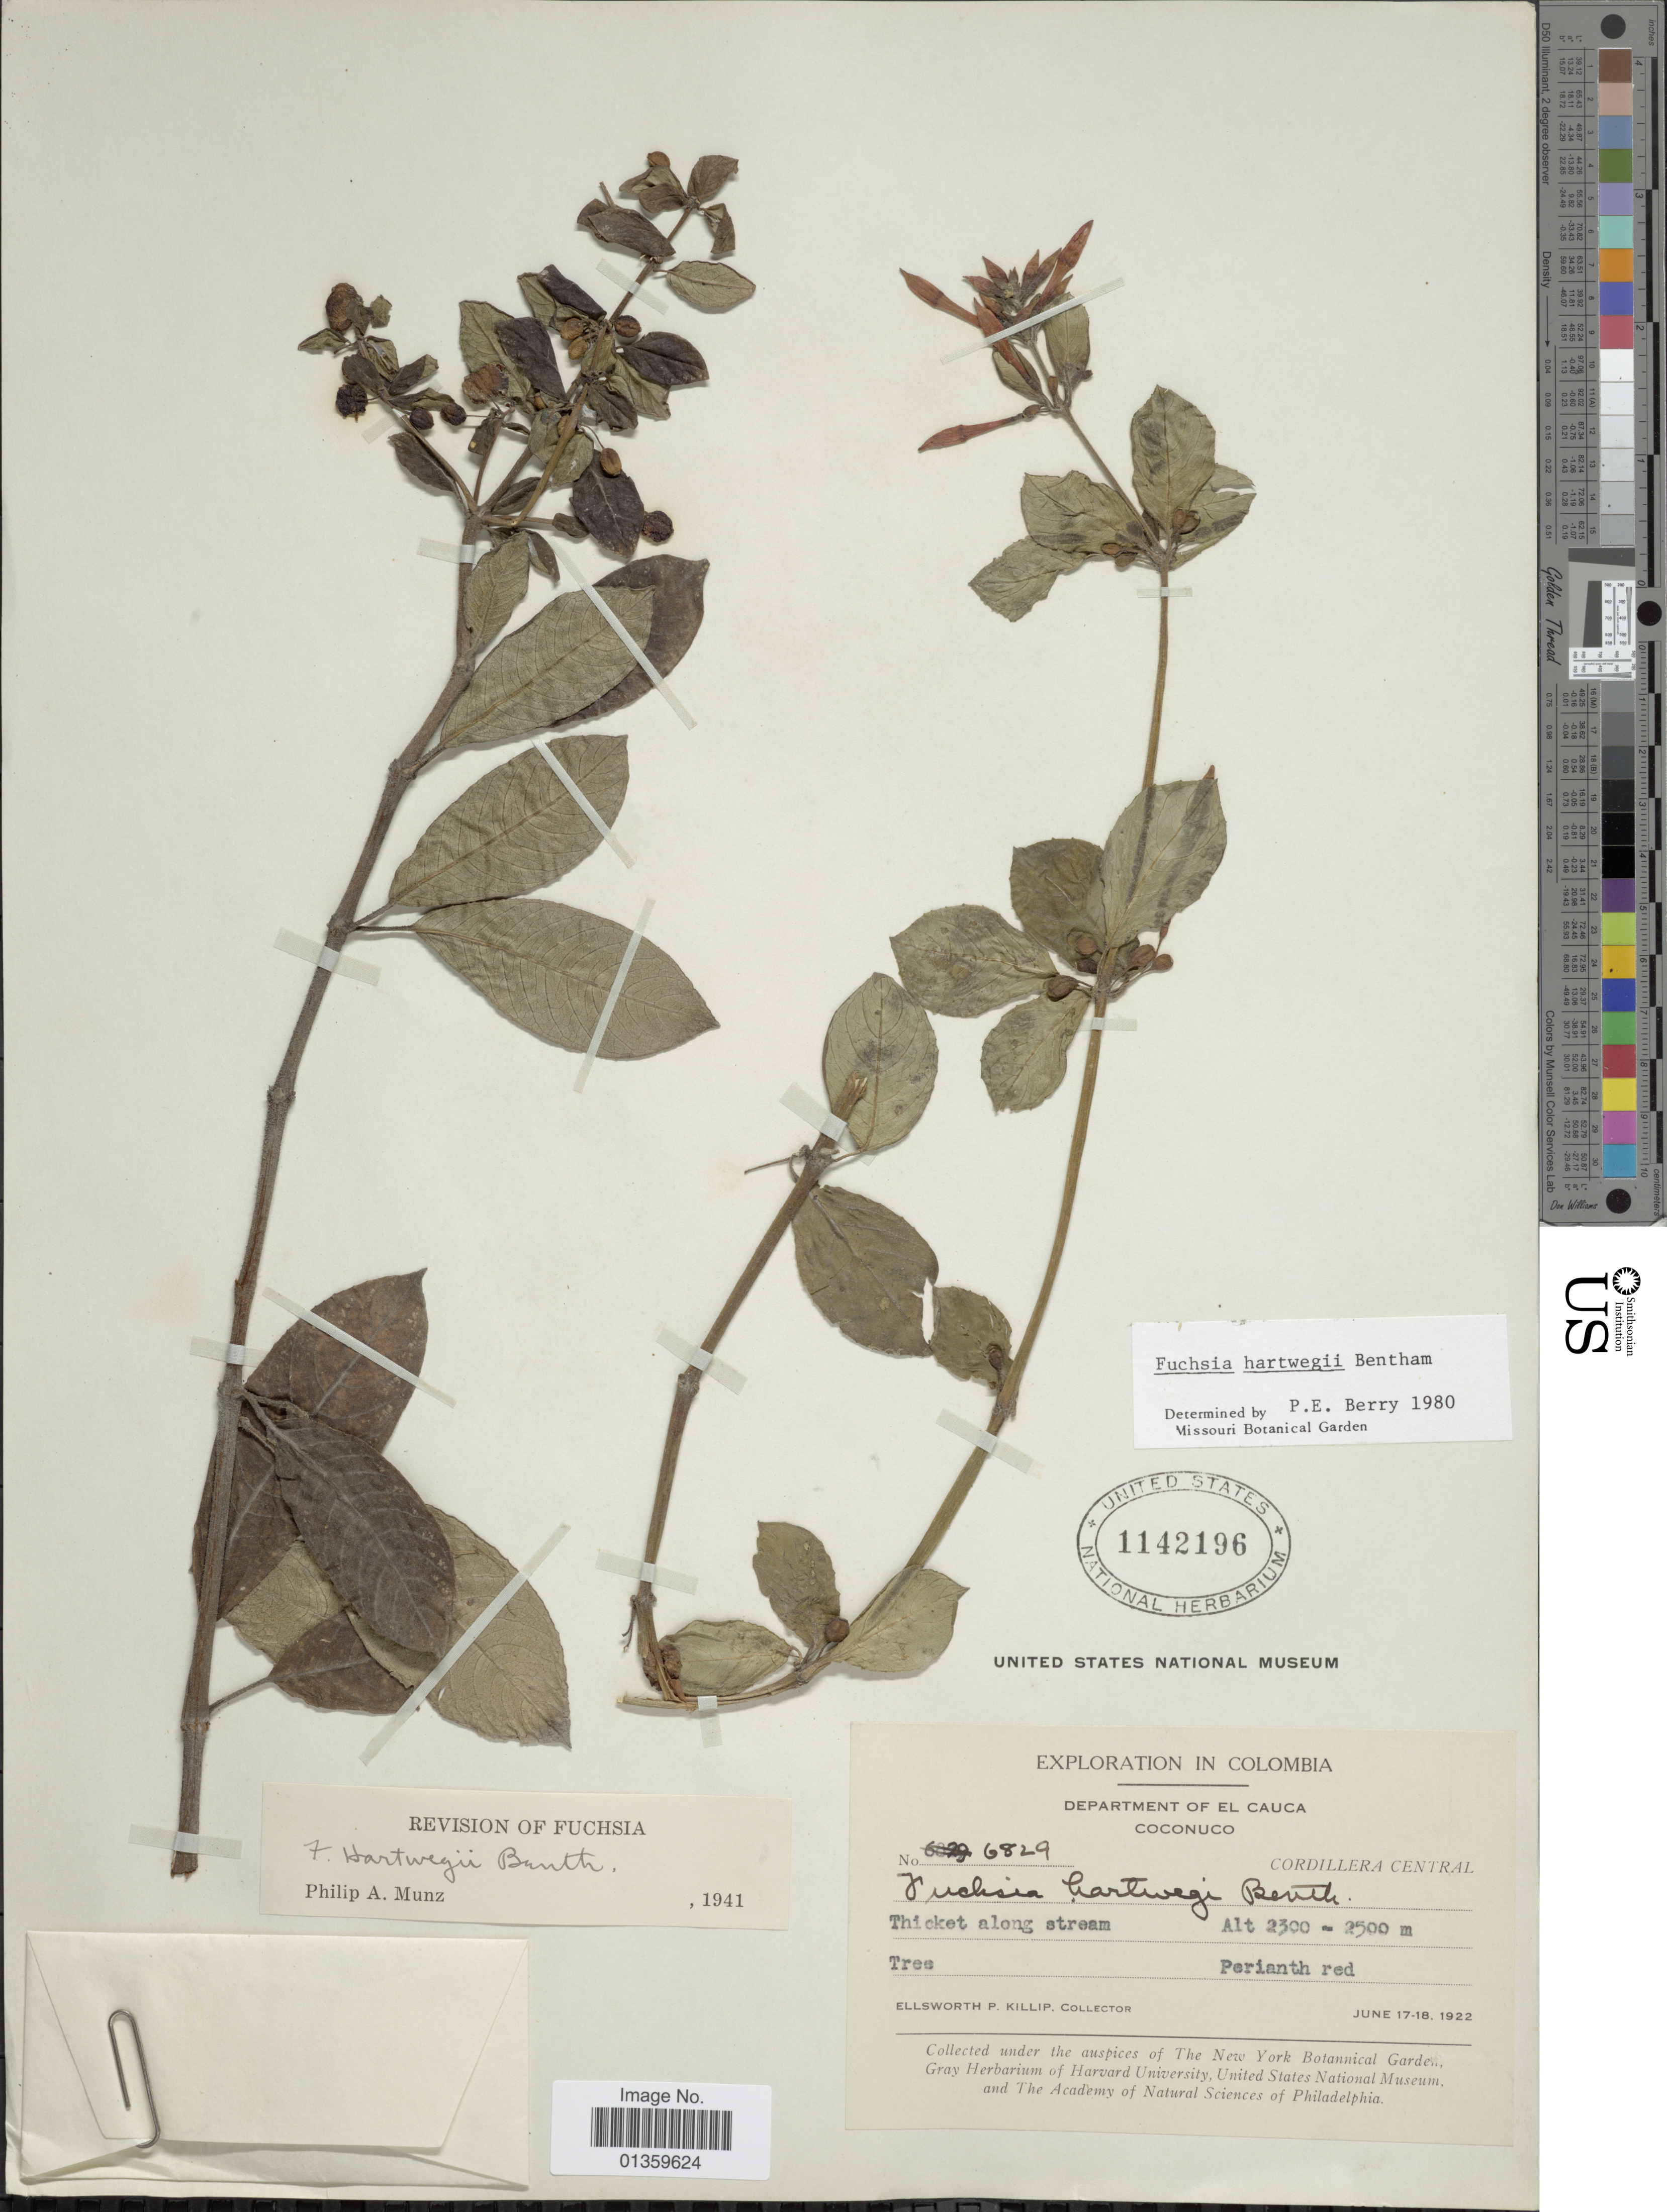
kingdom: Plantae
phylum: Tracheophyta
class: Magnoliopsida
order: Myrtales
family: Onagraceae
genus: Fuchsia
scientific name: Fuchsia hartwegii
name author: Benth.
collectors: E. P. Killip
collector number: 6829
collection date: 1922-06-17/1922-06-18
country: Colombia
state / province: Cauca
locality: Coconuco, Cordillera Central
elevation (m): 2300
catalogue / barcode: US 1142196